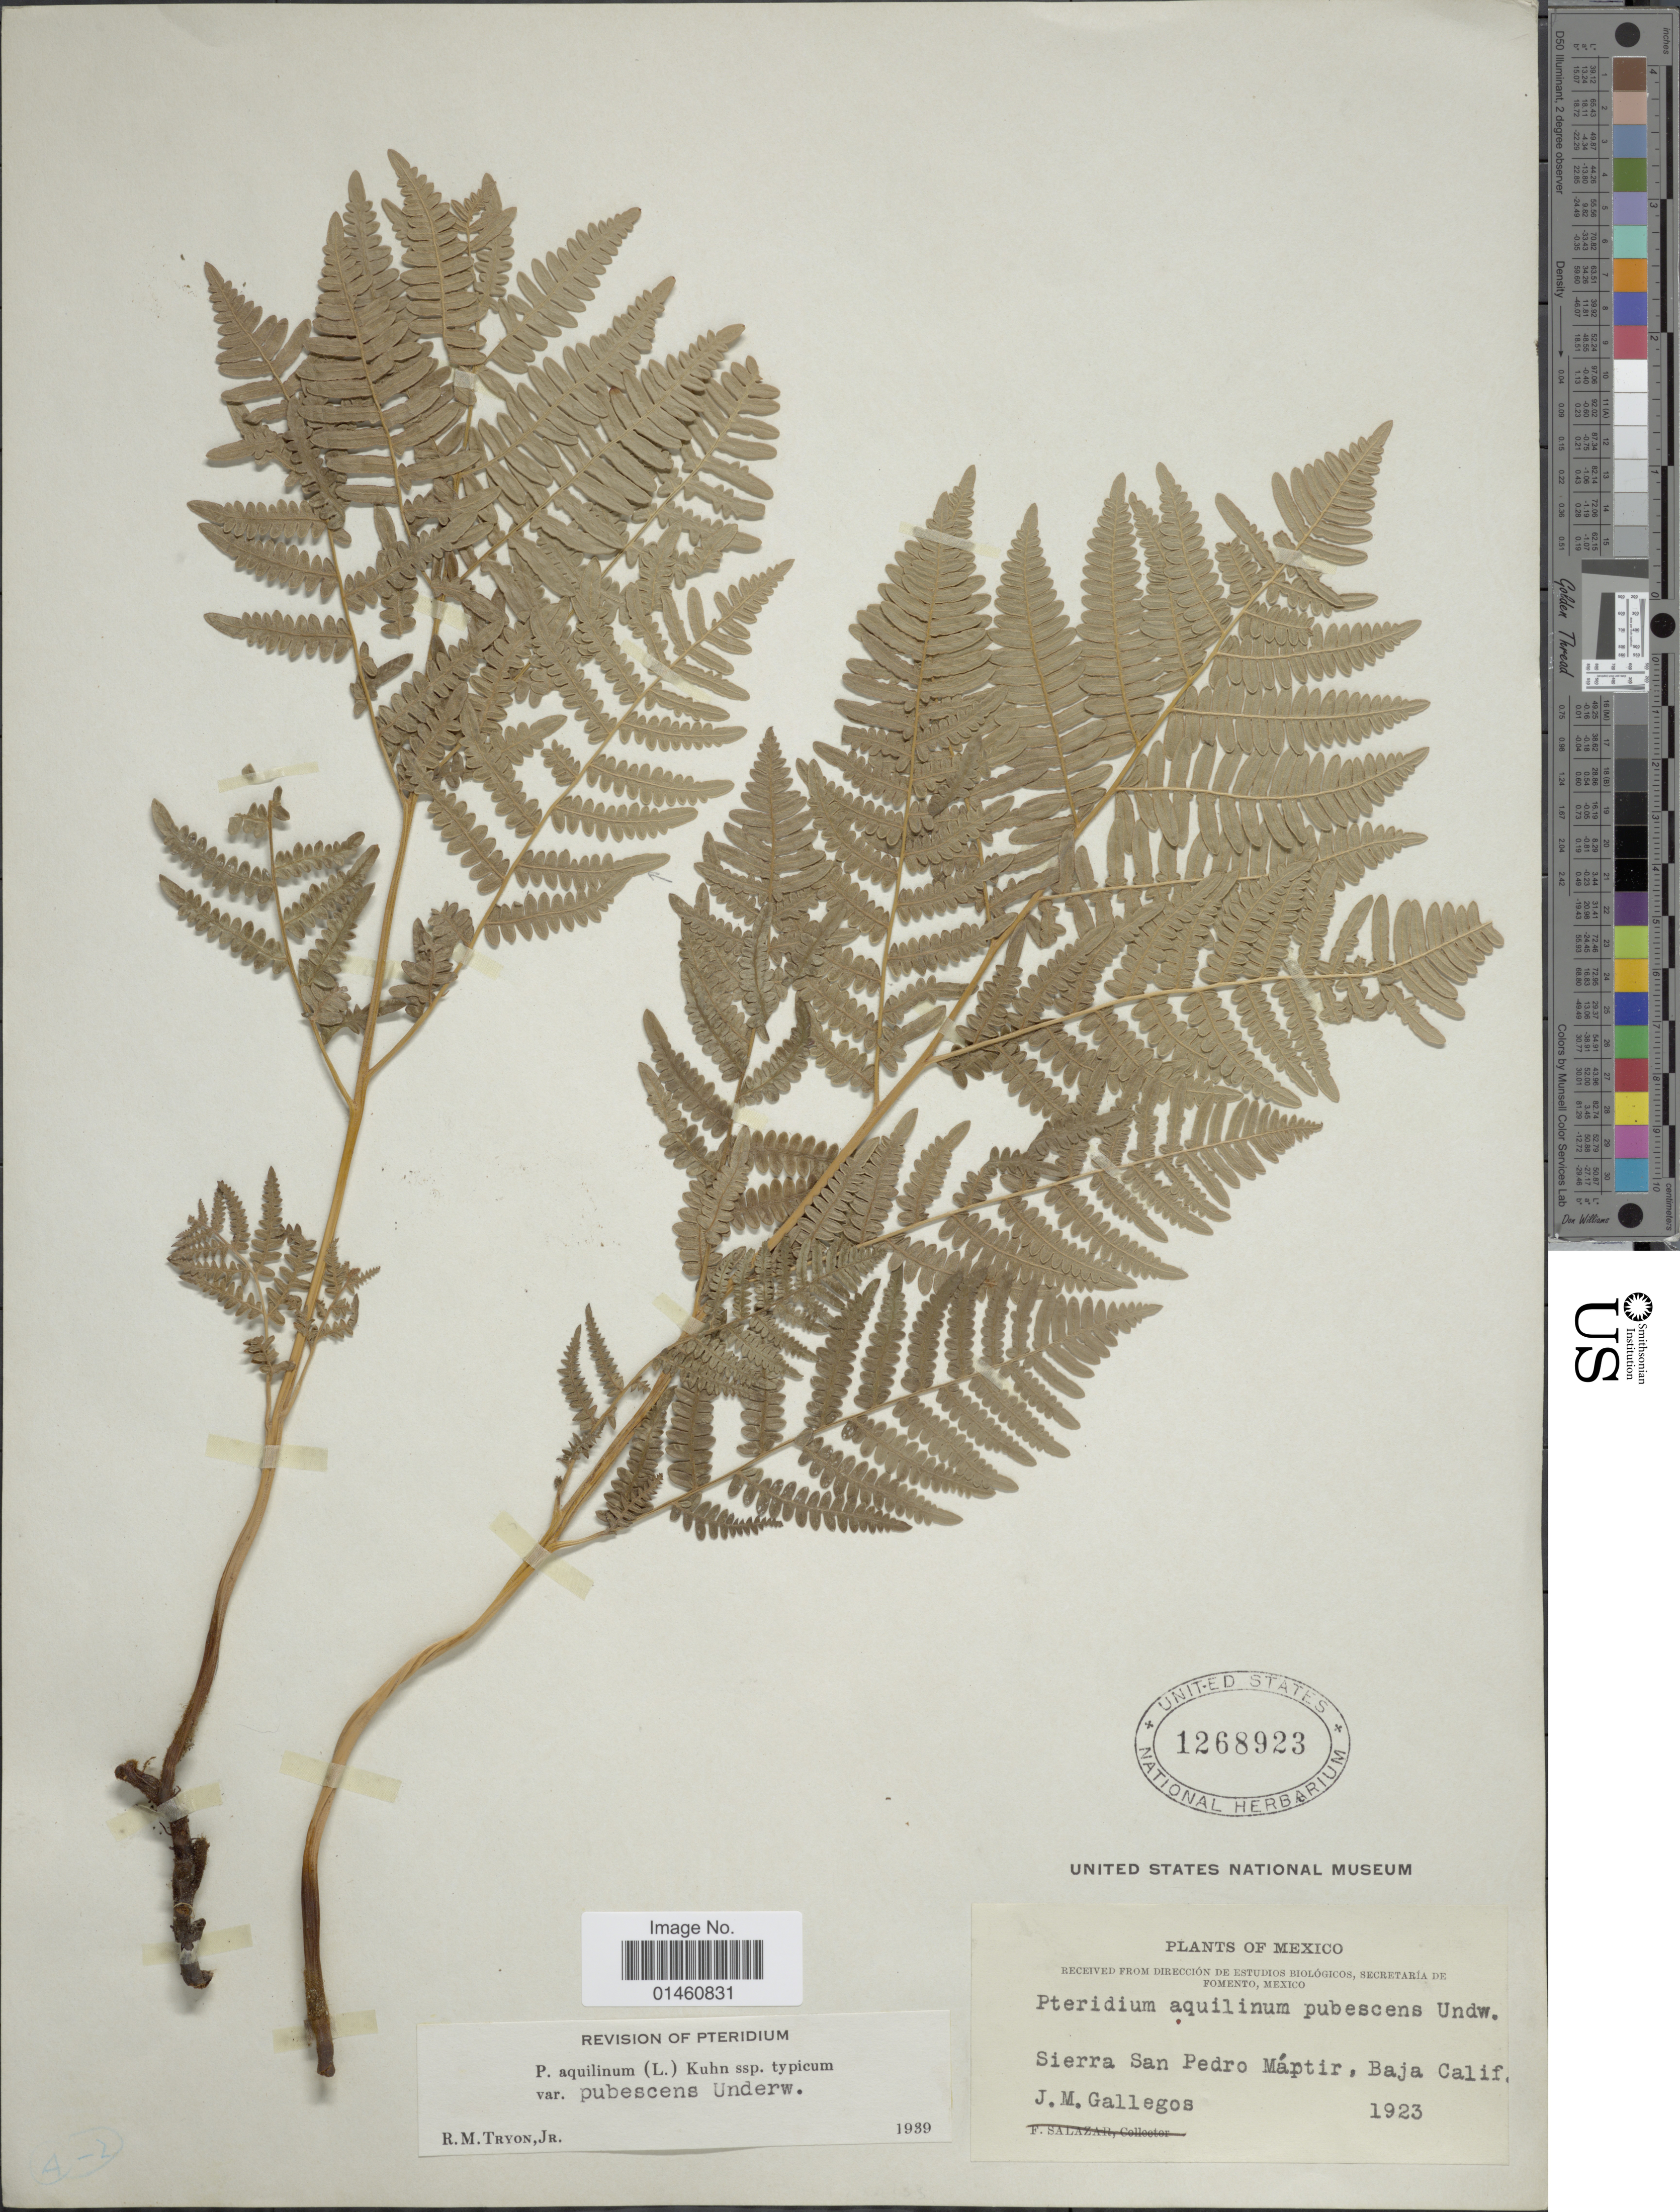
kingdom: Plantae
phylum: Tracheophyta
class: Polypodiopsida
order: Polypodiales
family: Dennstaedtiaceae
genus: Pteridium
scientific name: Pteridium pubescens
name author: (Underw.) Christenh.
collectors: J. Gallegos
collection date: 1923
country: Mexico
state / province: Sonora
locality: Sierra San Pedro Máptir.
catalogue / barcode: US 1268923